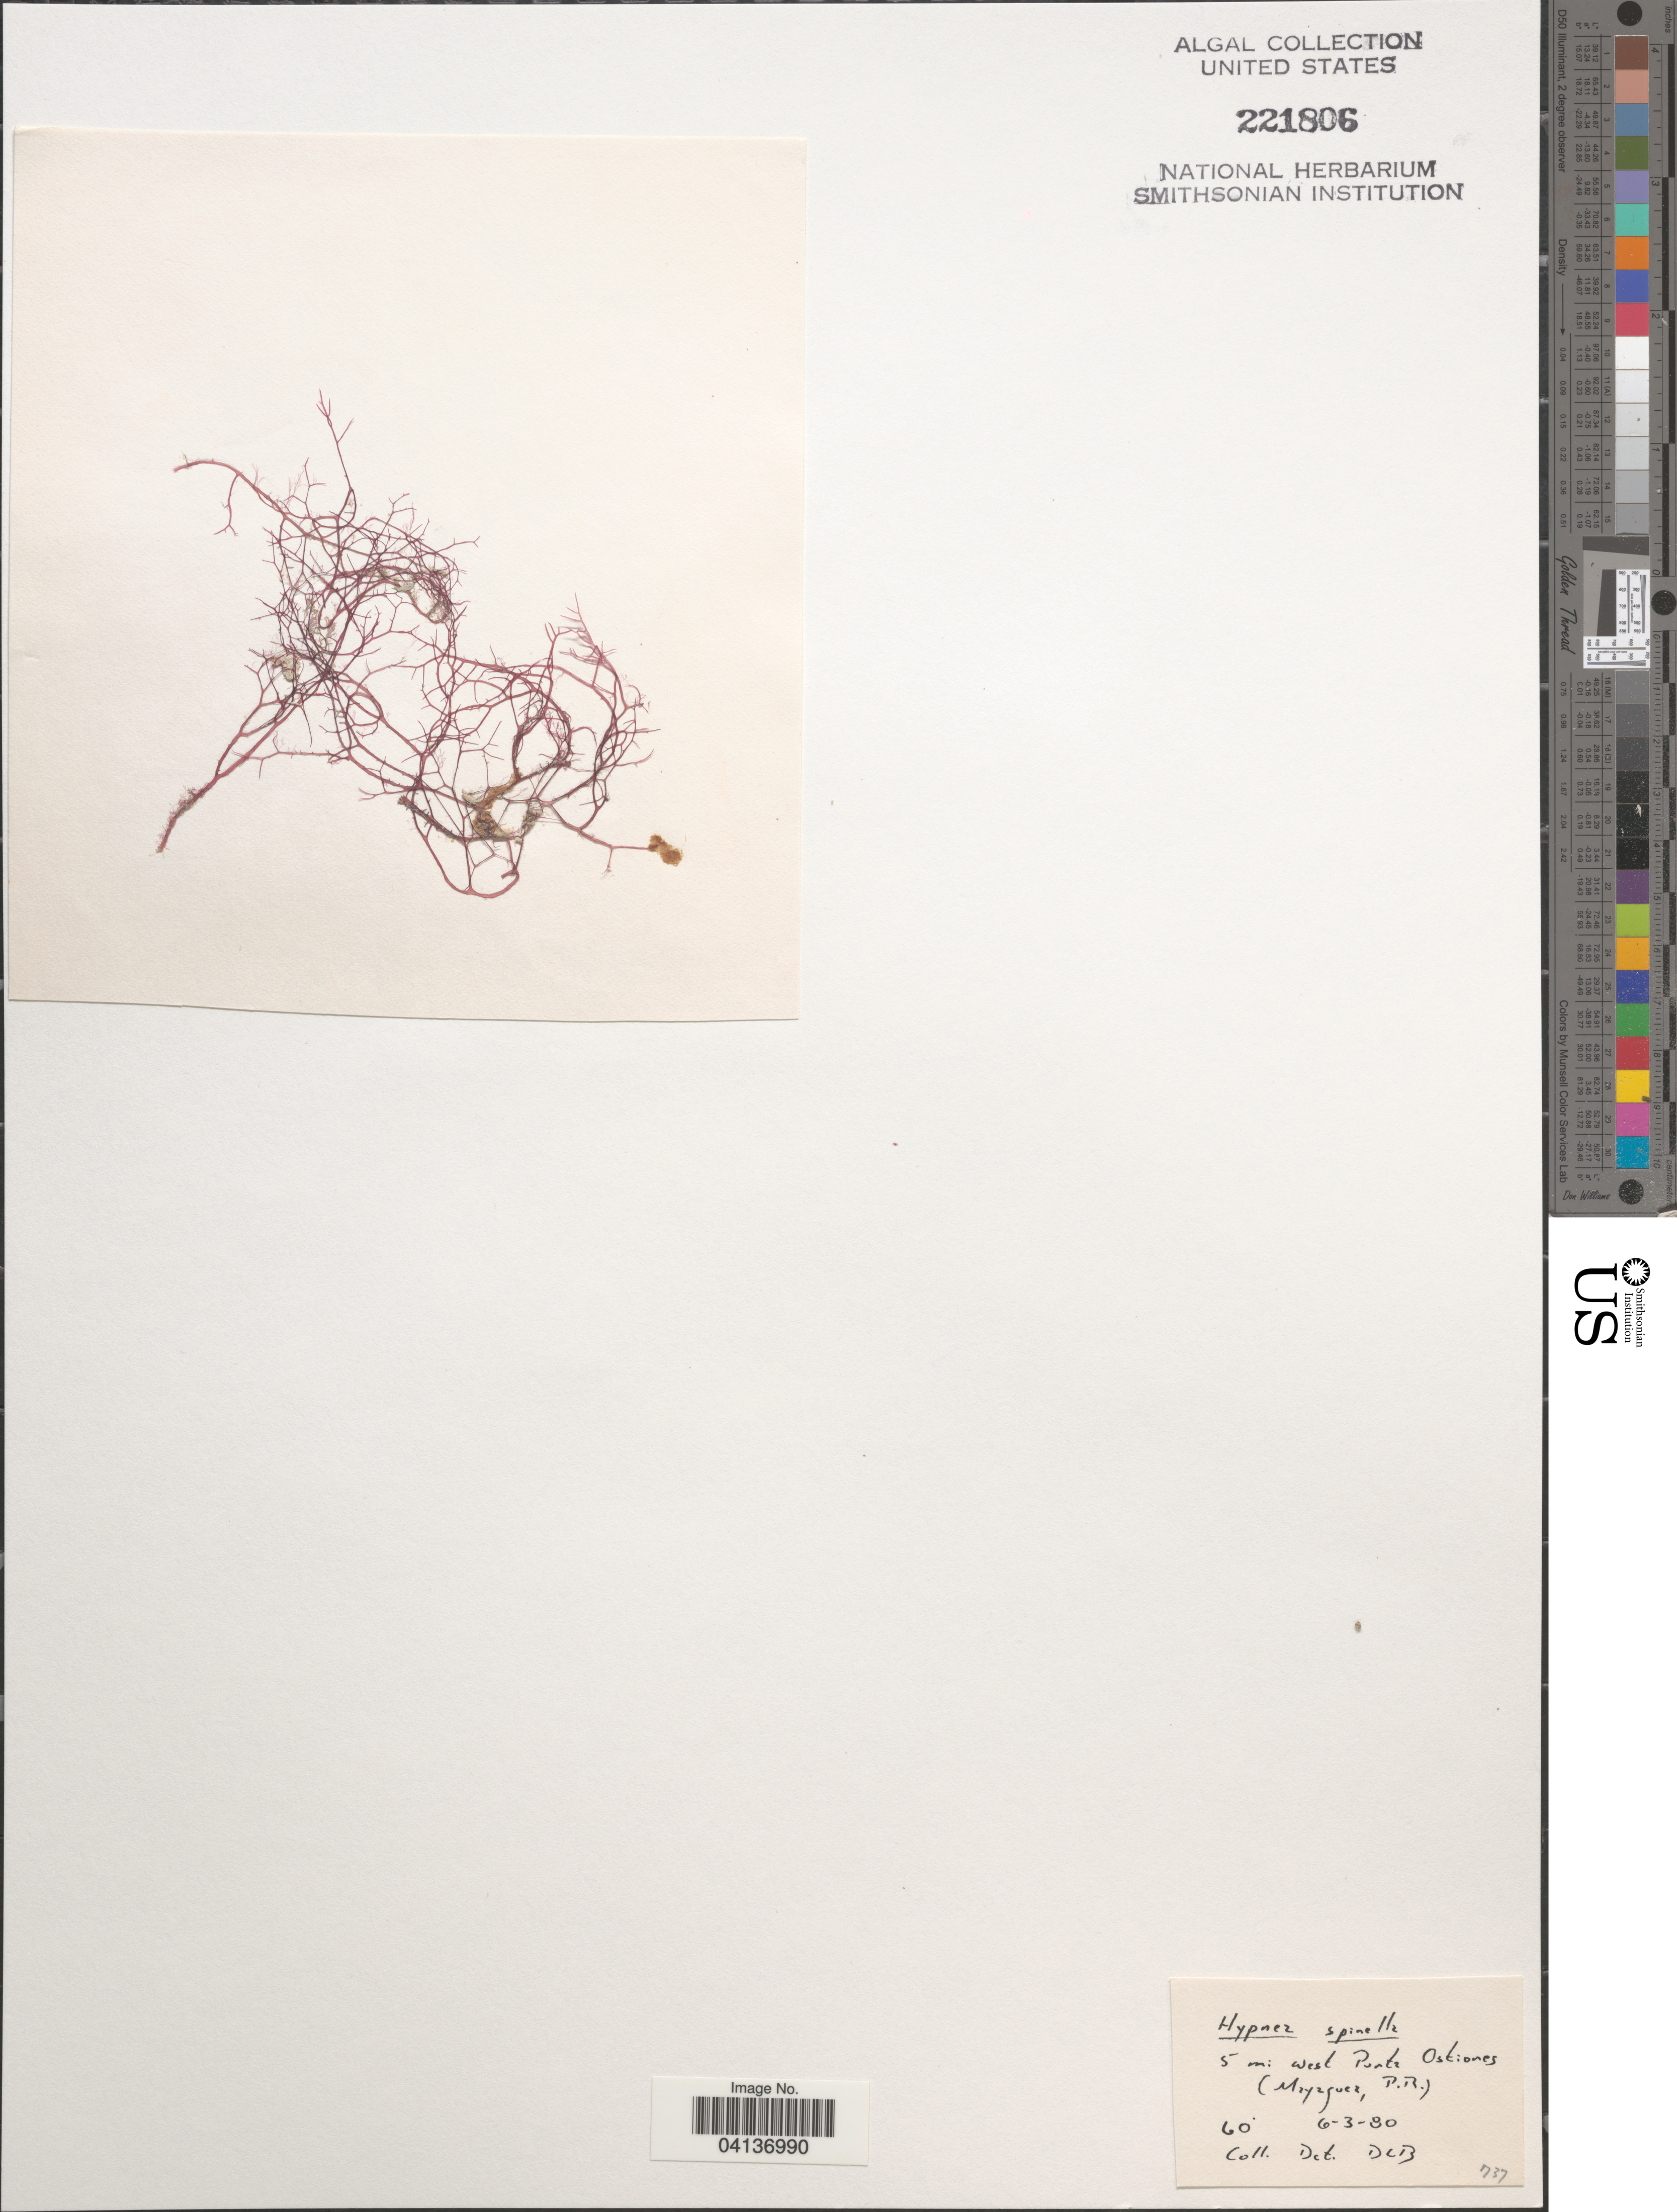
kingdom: Plantae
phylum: Rhodophyta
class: Florideophyceae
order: Gigartinales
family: Cystocloniaceae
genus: Hypnea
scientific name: Hypnea spinella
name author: (C. Agardh) Kütz.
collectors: D. L. B.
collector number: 737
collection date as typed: Transcribed d/m/y: 6/3/80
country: Puerto Rico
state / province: Mayagüez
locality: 5 mi west Punta Ostiones.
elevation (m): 18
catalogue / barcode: US 221806